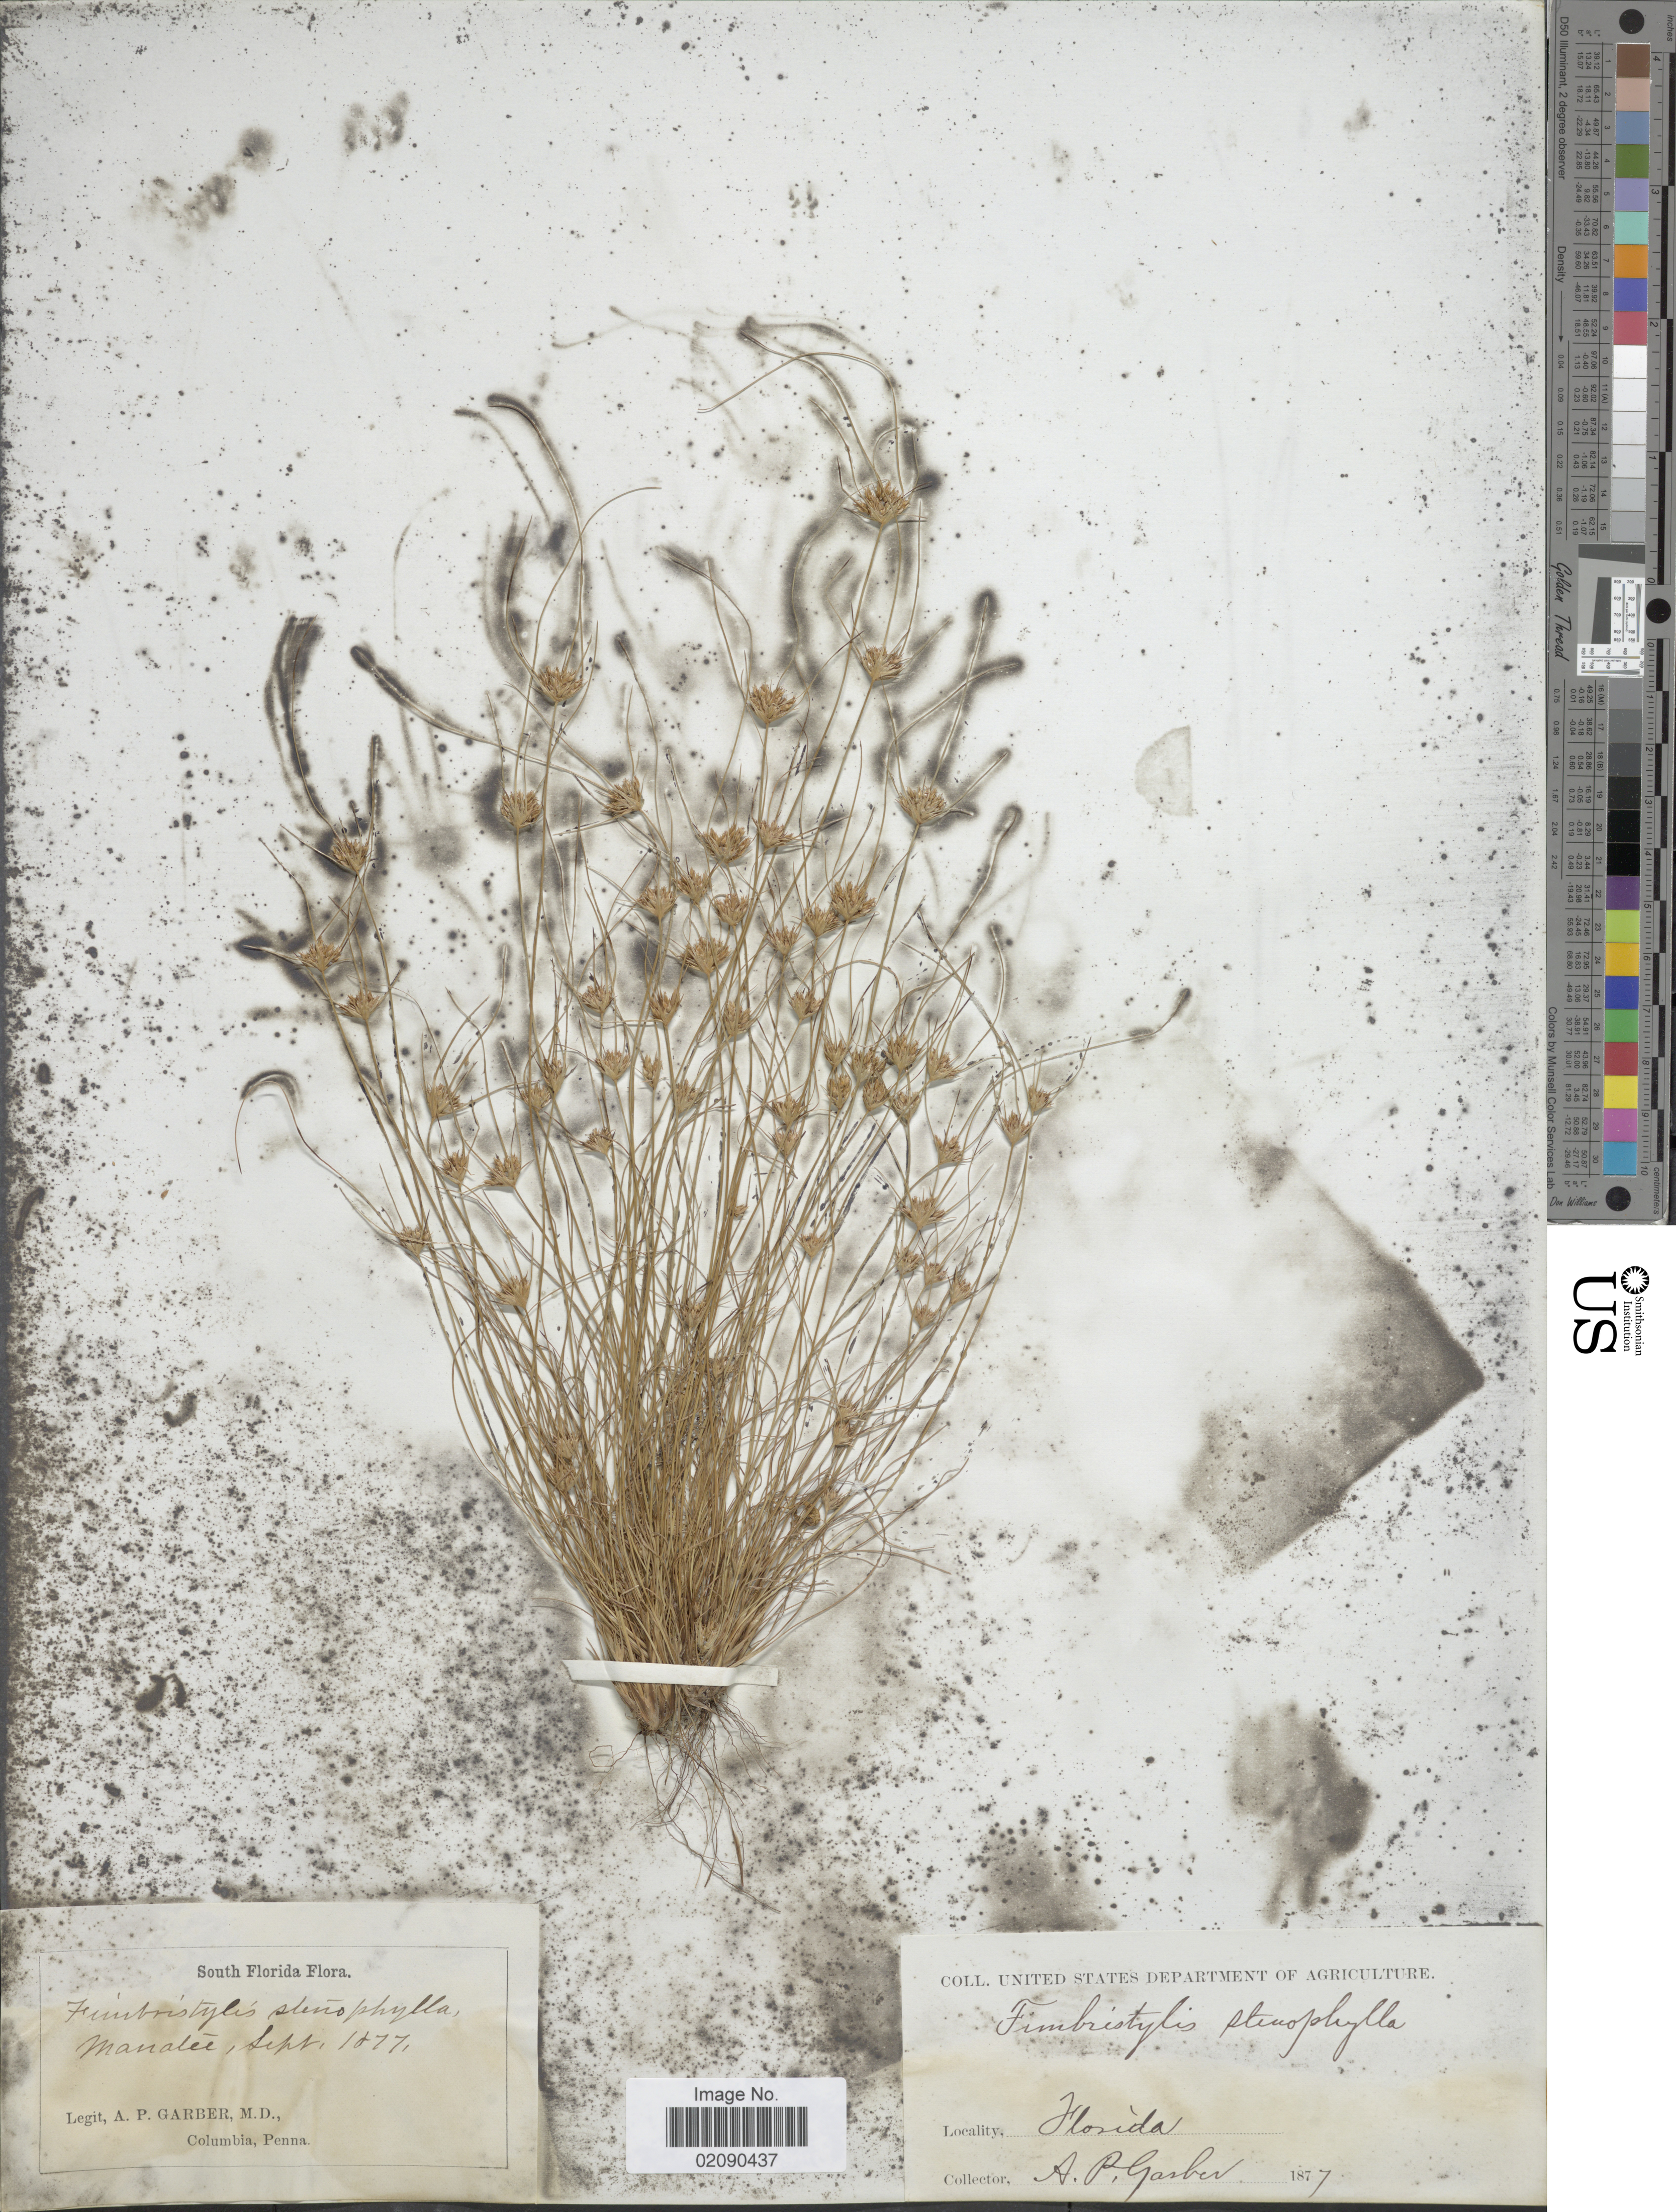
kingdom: Plantae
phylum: Tracheophyta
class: Liliopsida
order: Poales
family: Cyperaceae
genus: Bulbostylis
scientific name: Bulbostylis stenophylla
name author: (Elliott) C.B. Clarke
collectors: A. P. Garber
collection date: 1877-09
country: United States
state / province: Florida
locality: South Florida, Manatee